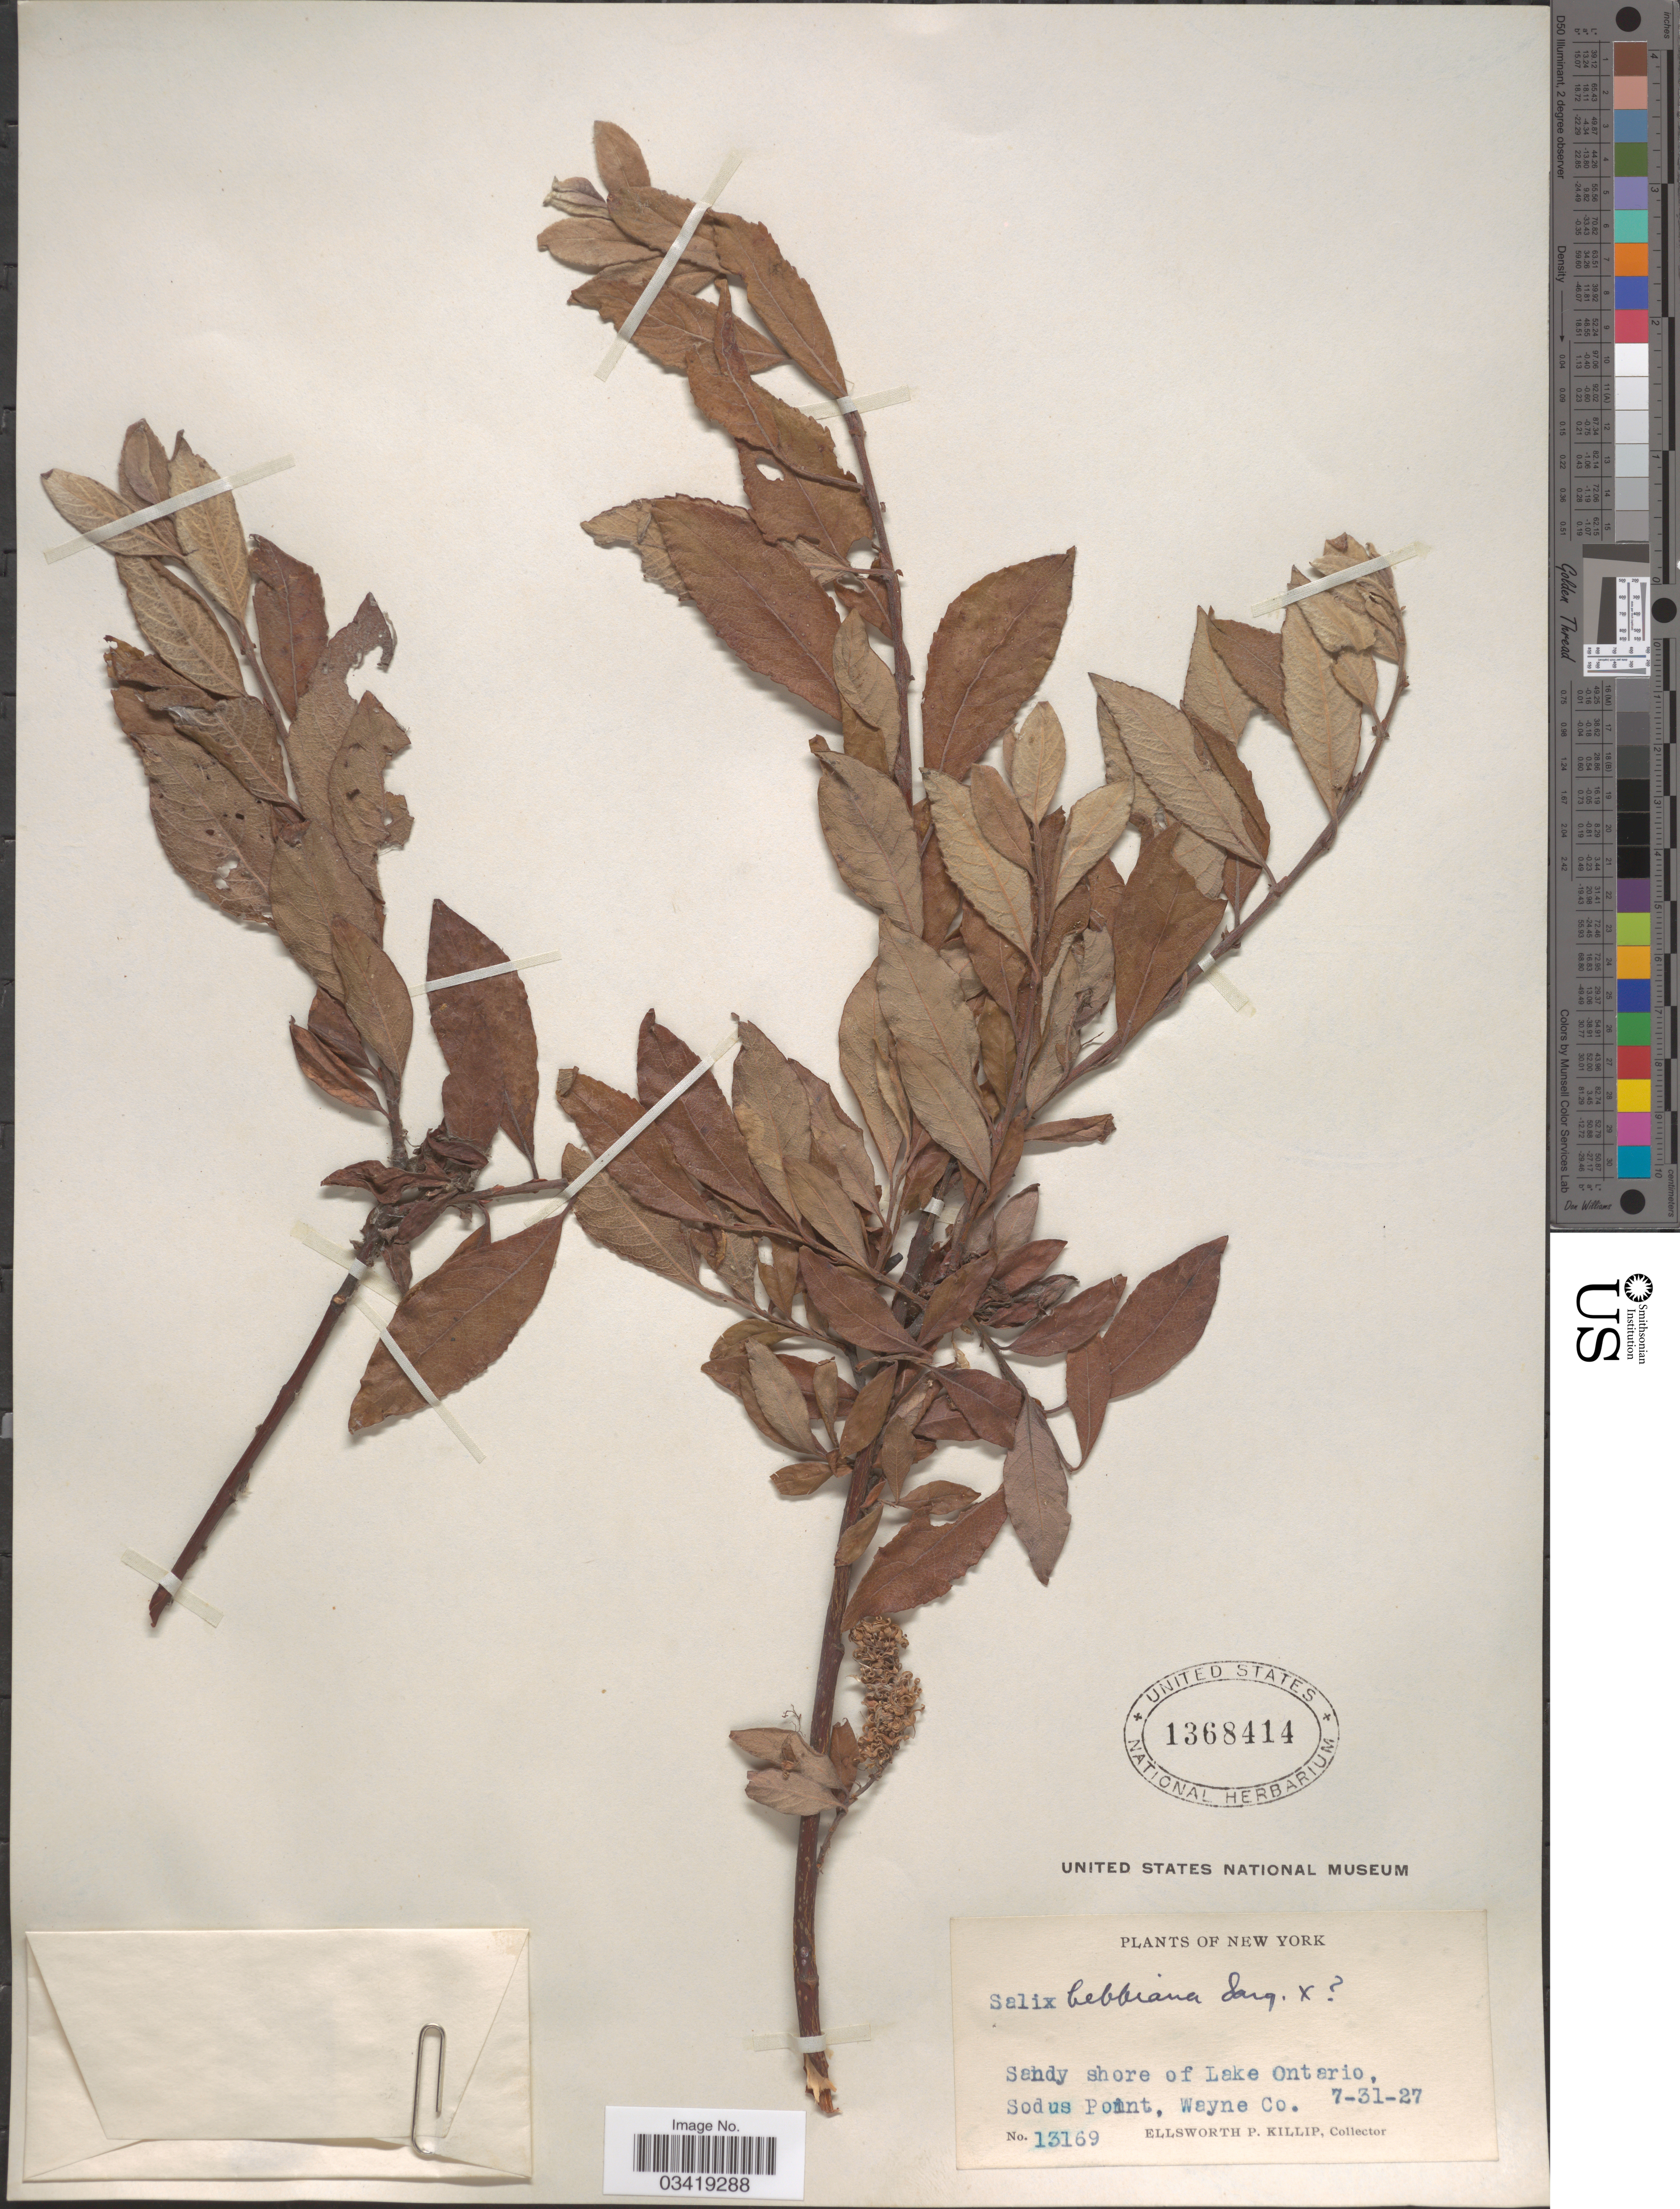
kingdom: Plantae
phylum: Tracheophyta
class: Magnoliopsida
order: Malpighiales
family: Salicaceae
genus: Salix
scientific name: Salix bebbiana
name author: Sarg.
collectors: E. P. Killip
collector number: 13169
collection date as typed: Transcribed d/m/y: 31/7/27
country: United States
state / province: New York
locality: Sandy shore of Lake Ontario. Sodus Point, Wayne Co.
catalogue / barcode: US 1368414